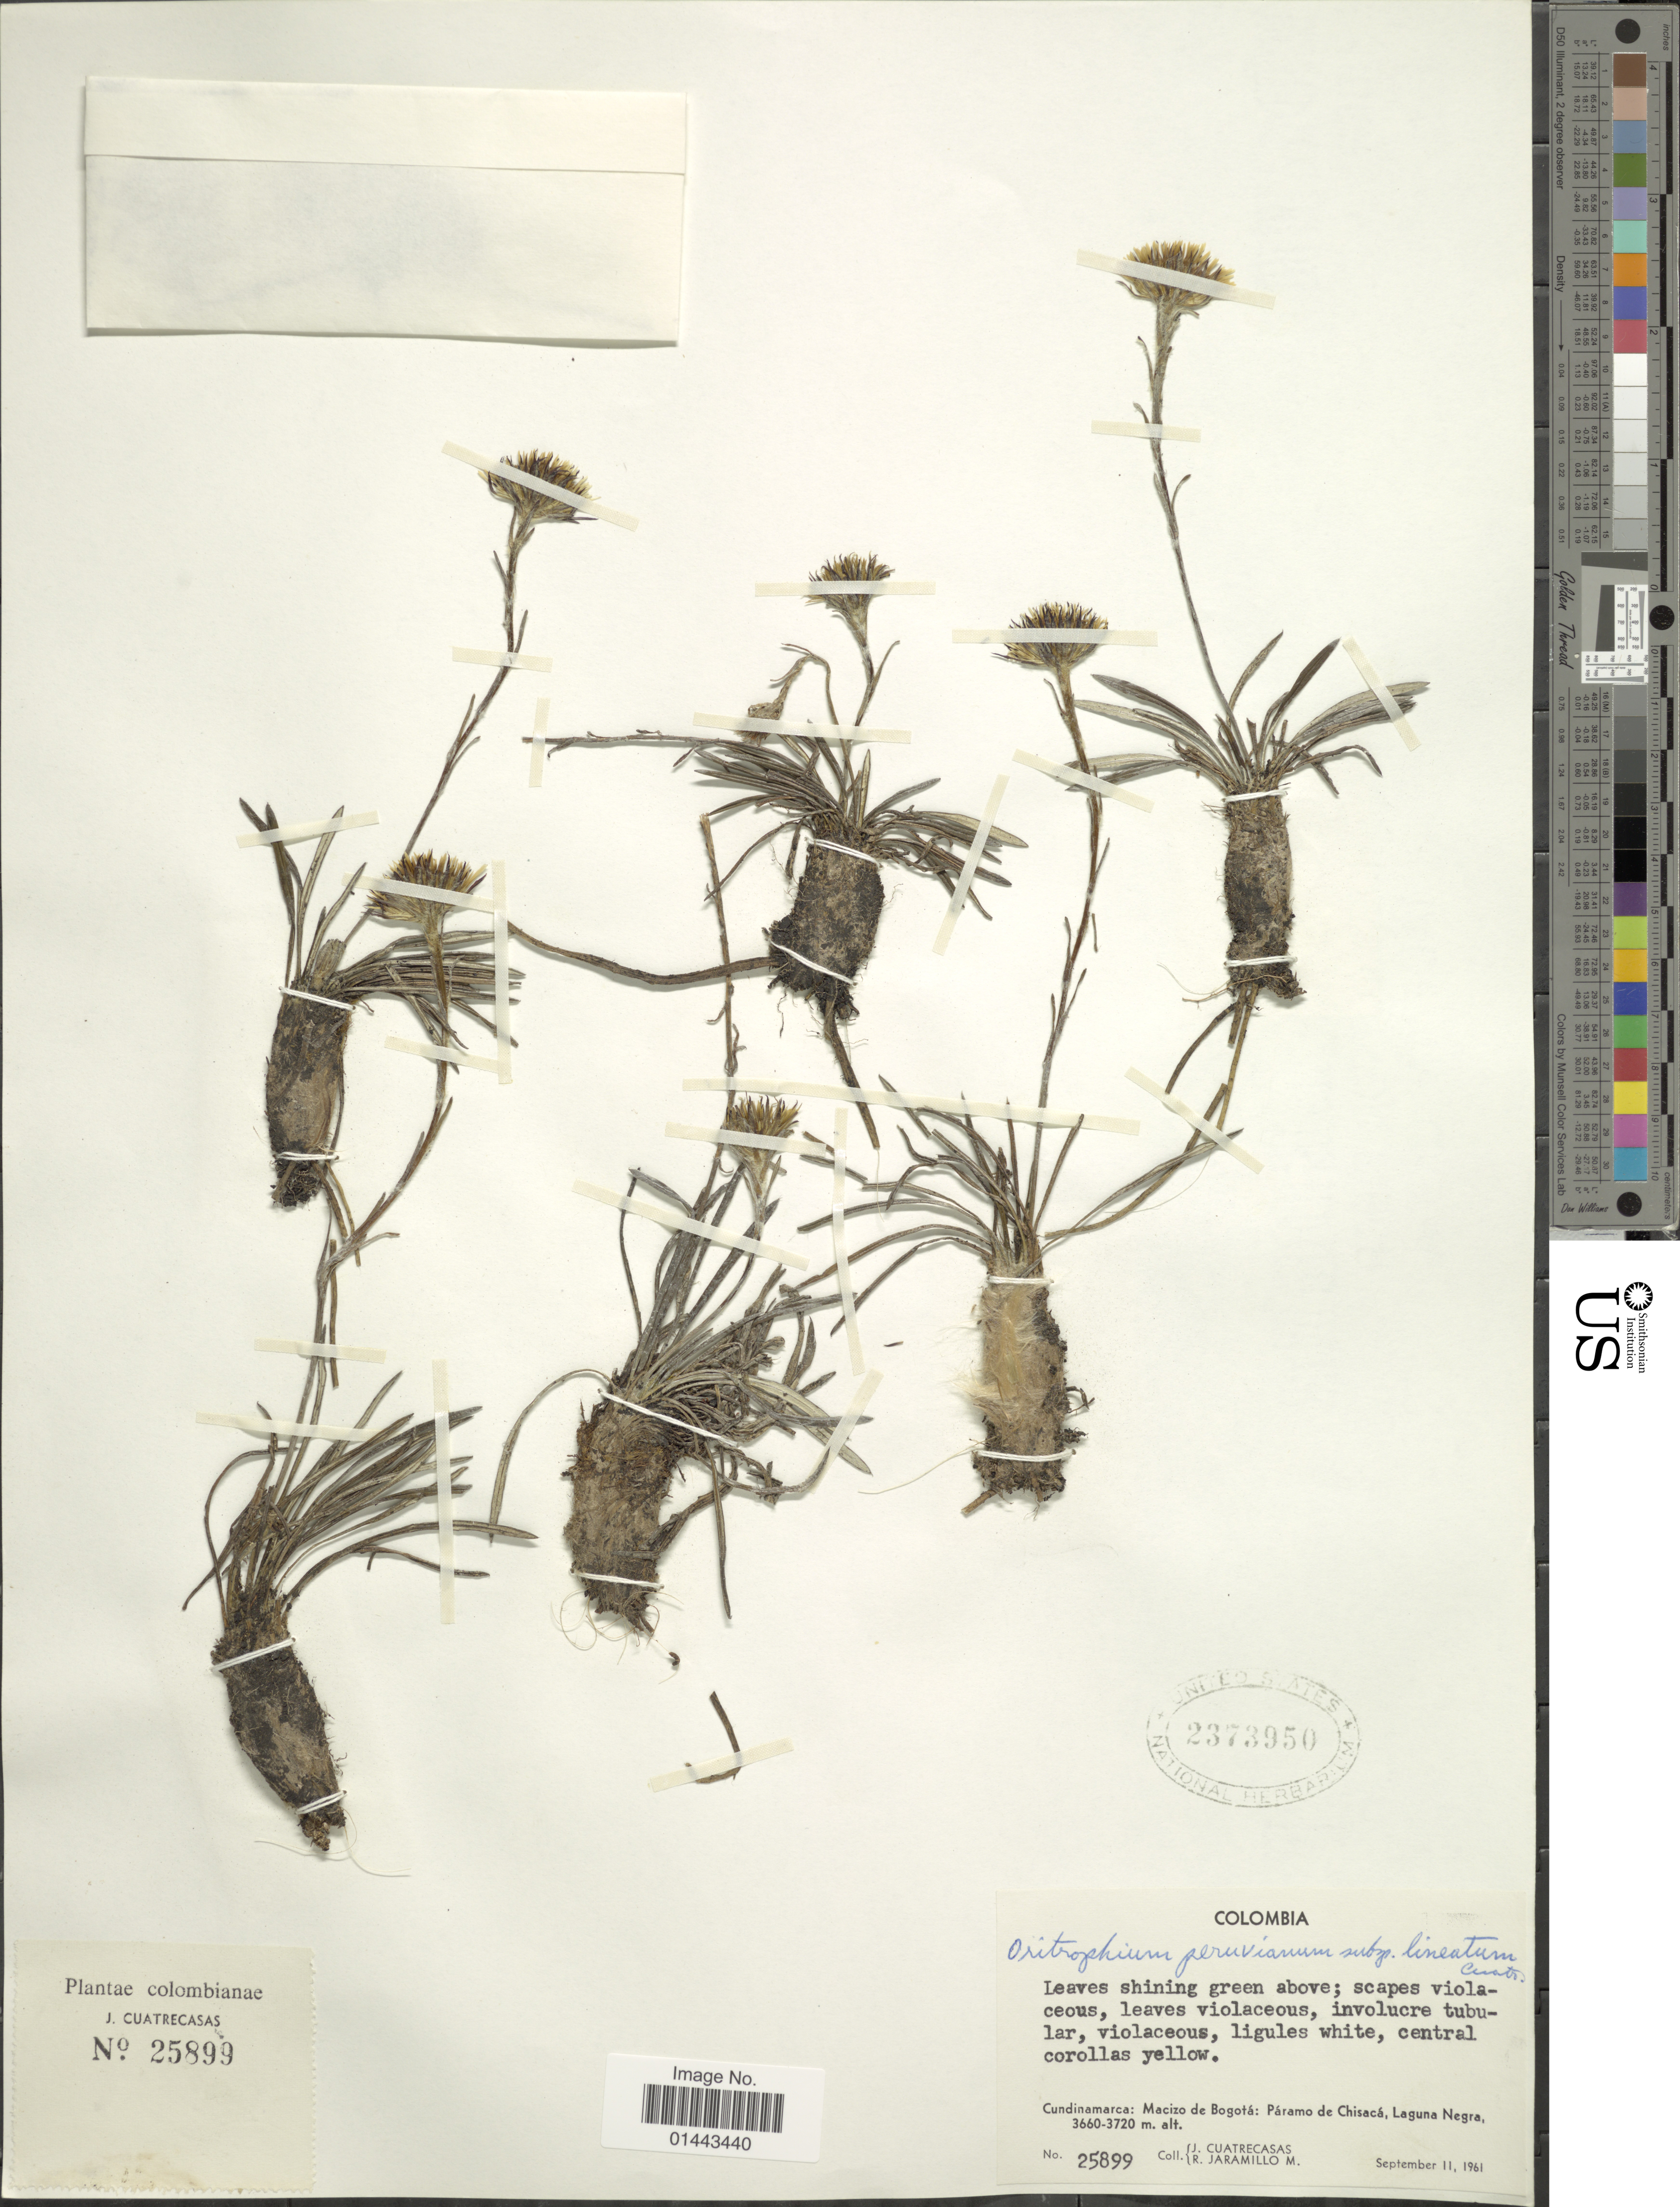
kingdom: Plantae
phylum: Tracheophyta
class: Magnoliopsida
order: Asterales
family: Asteraceae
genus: Oritrophium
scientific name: Oritrophium peruvianum subsp. lineatum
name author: (Cuatrec.) Cuatrec.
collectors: J. Cuatrecasas & R. Jaramillo M.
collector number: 25899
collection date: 1961-09-11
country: Colombia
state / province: Cundinamarca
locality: Macizo de Bogota: Paramo de Chisaca, Laguna Negra.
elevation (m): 3660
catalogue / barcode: US 2373950